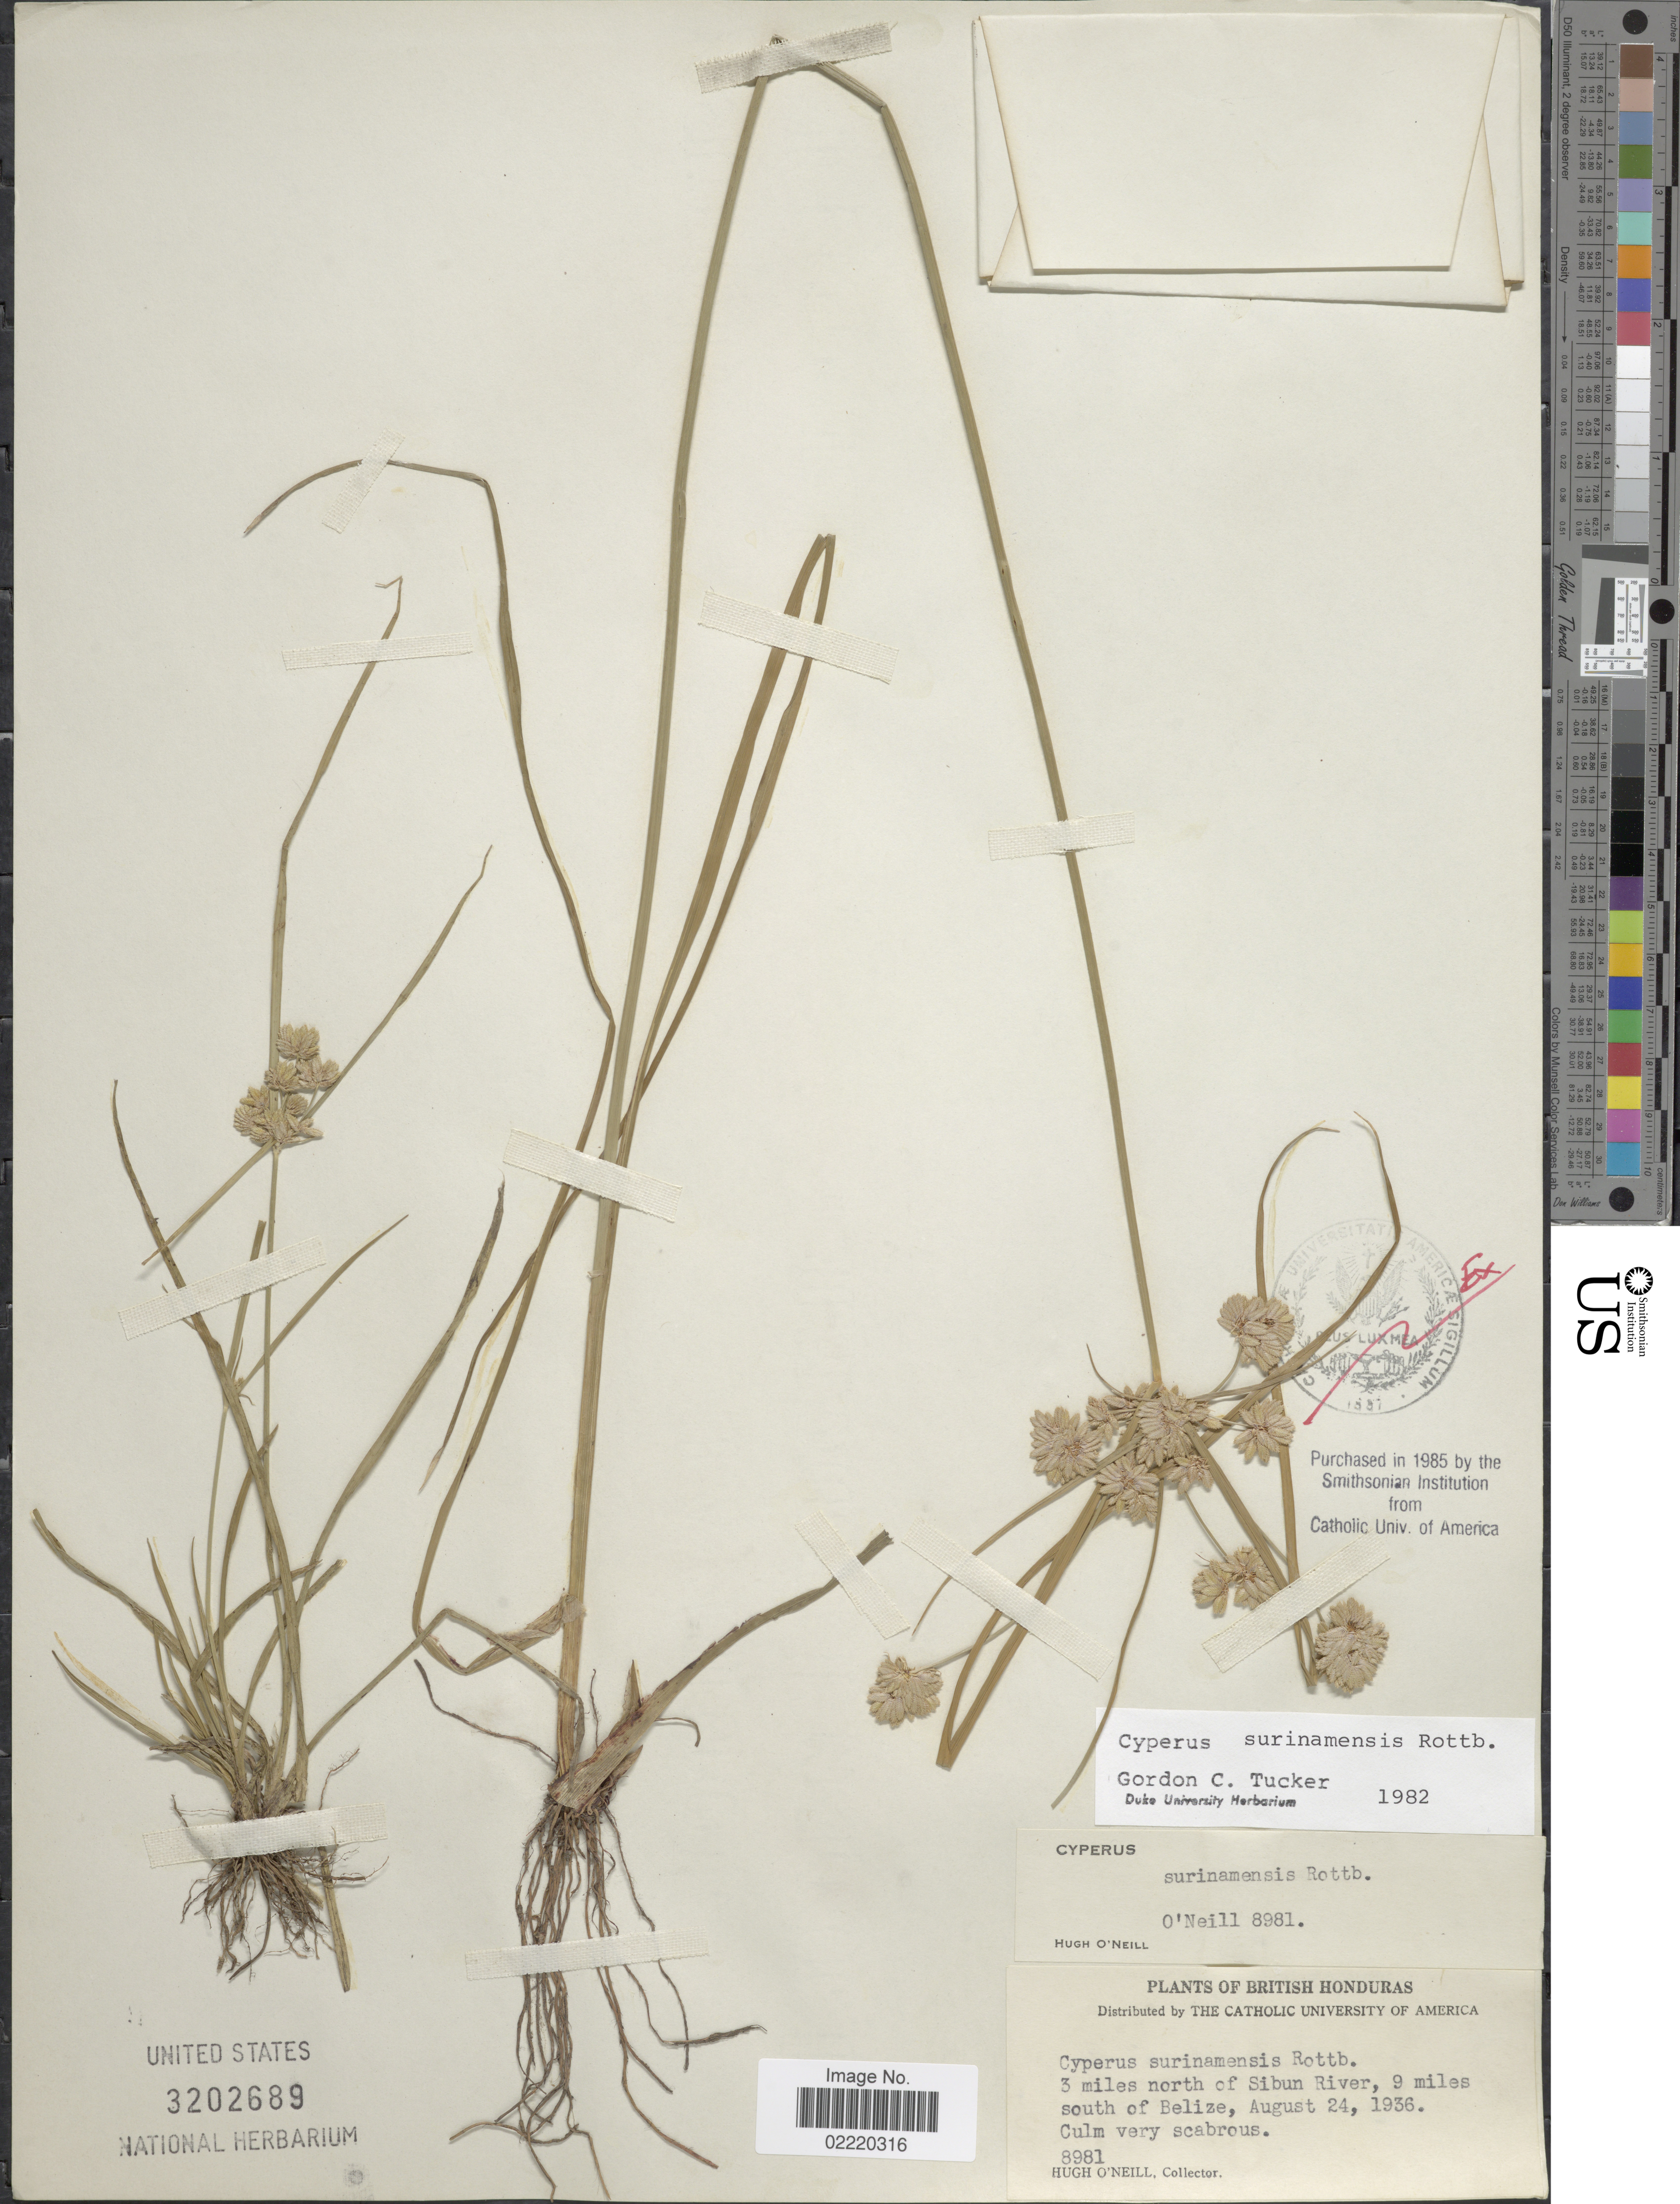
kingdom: Plantae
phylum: Tracheophyta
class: Liliopsida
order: Poales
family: Cyperaceae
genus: Cyperus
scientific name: Cyperus surinamensis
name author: Rottb.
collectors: H. O'Neill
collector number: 8981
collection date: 1936-08-24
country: Belize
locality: British Honduras, 3 miles north of Sibun River, 9 miles south of Belize.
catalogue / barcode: US 3202689